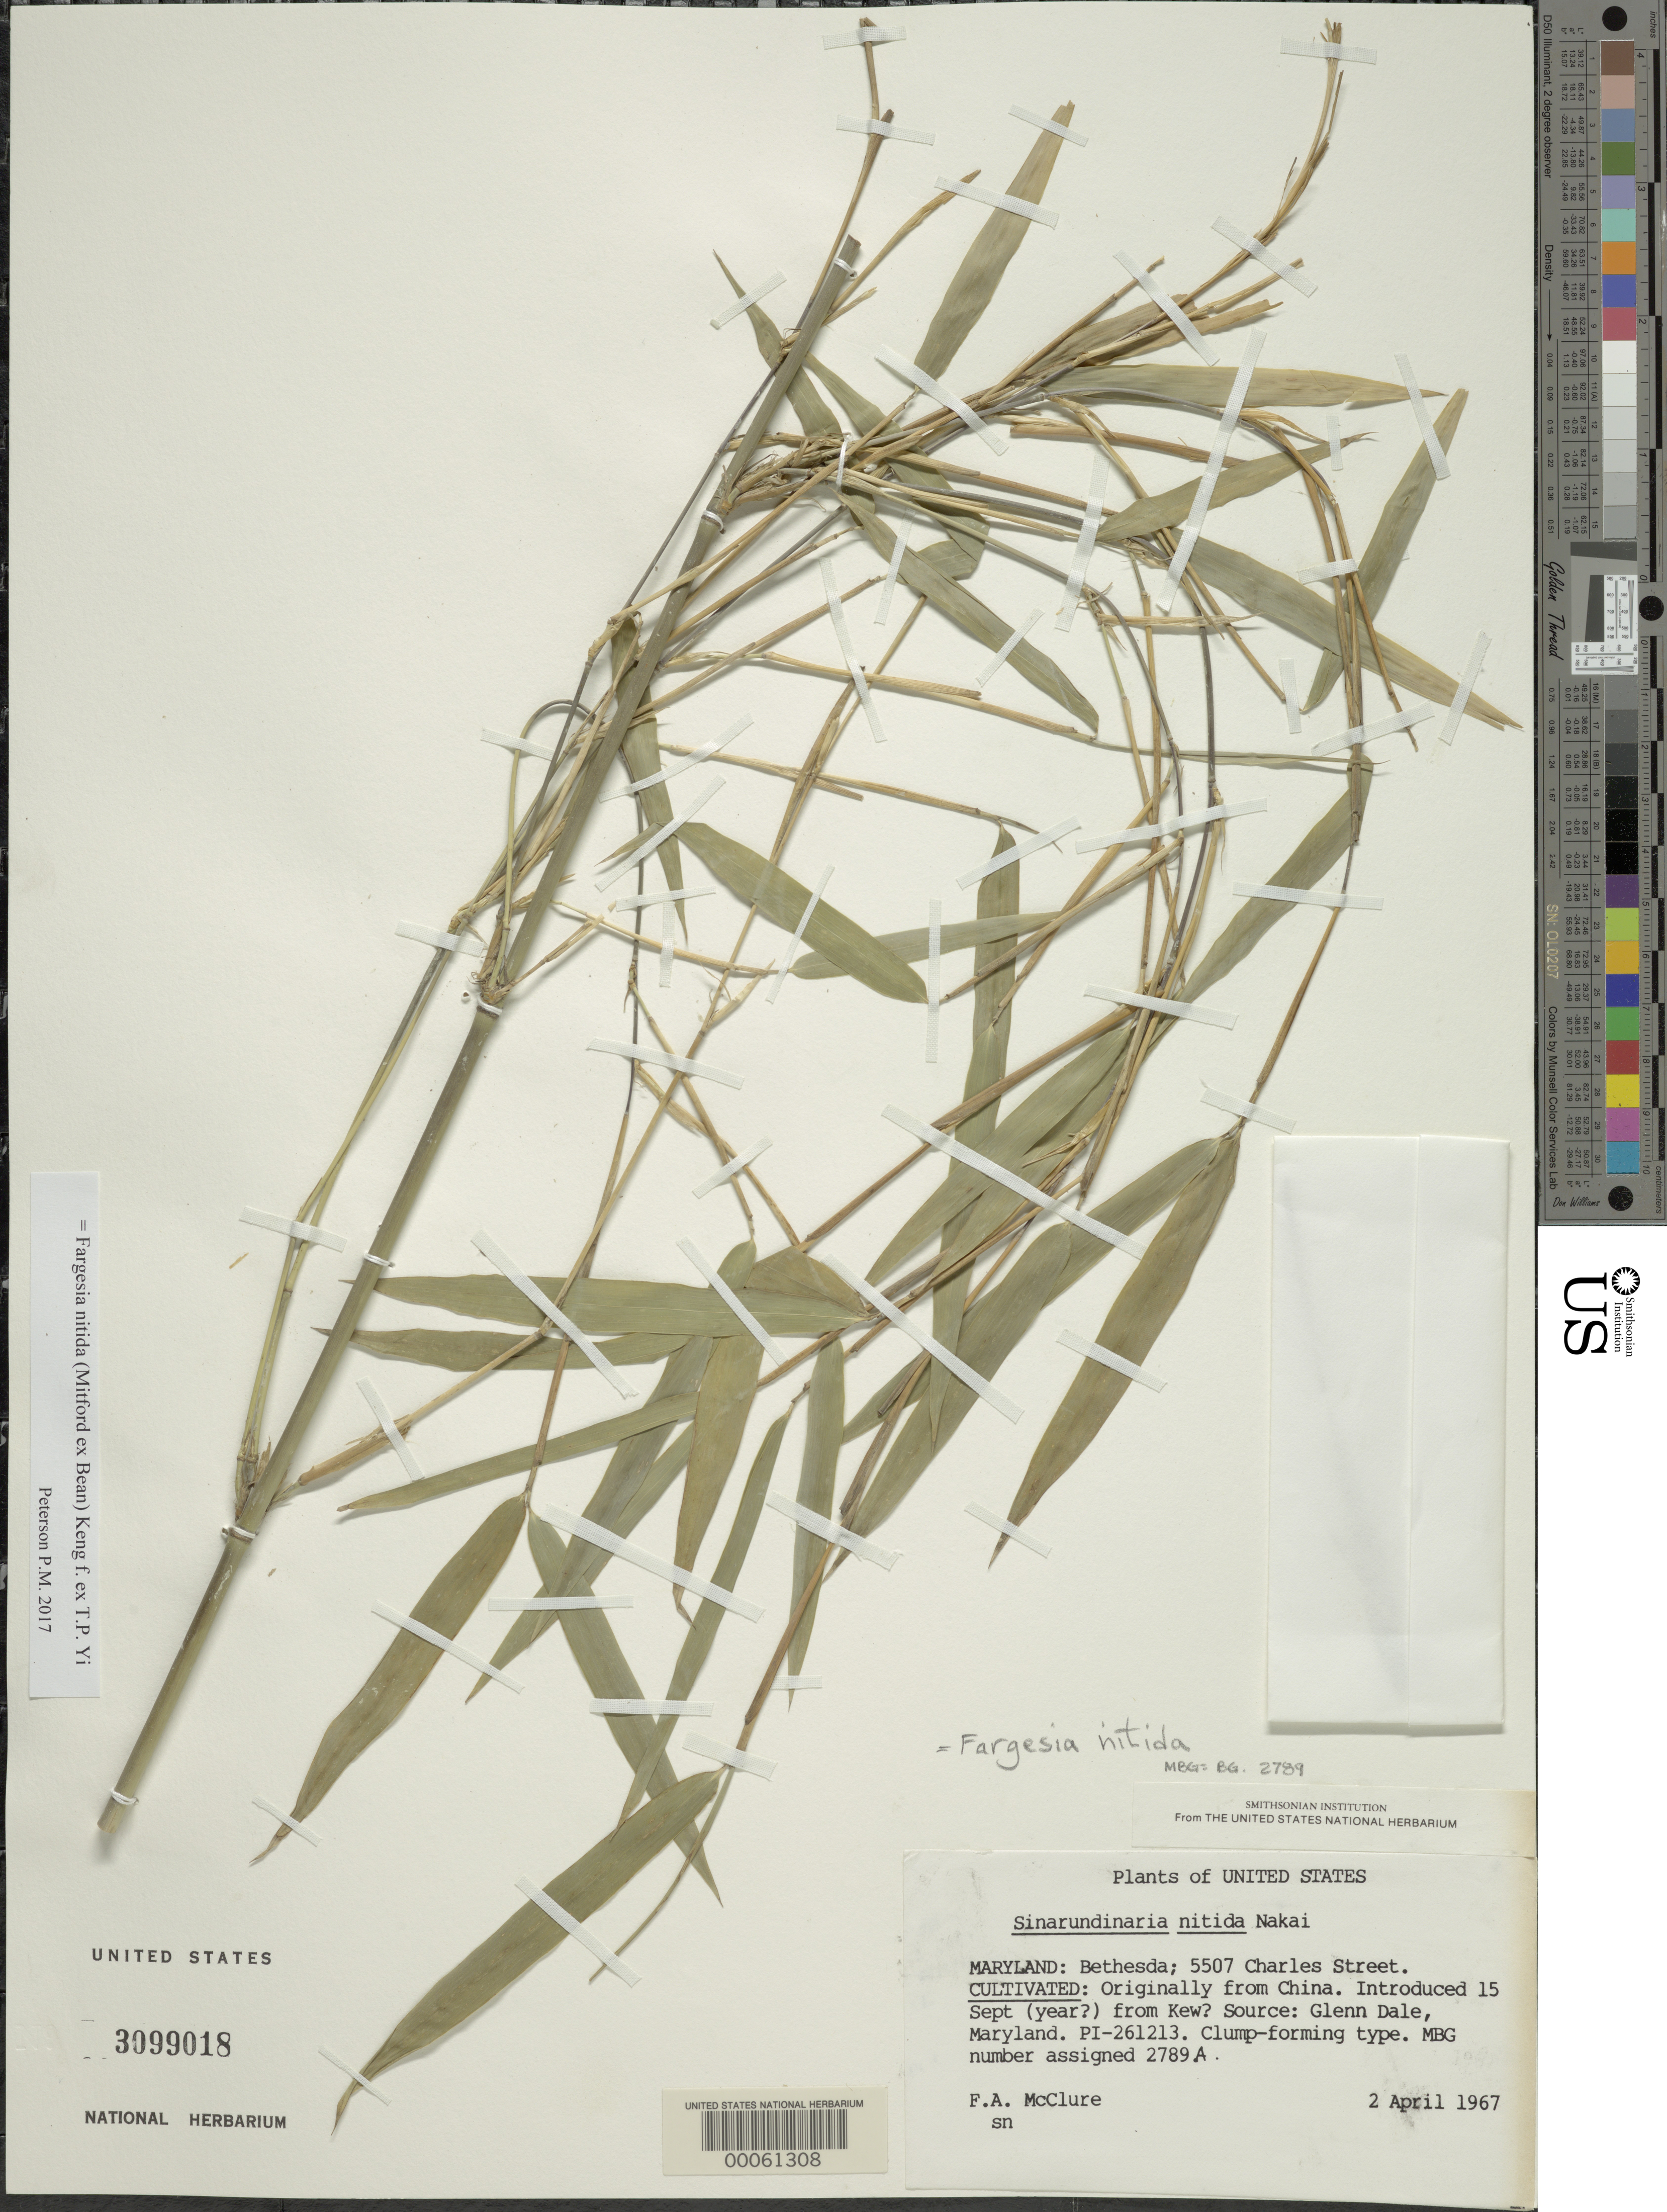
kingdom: Plantae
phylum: Tracheophyta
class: Liliopsida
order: Poales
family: Poaceae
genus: Fargesia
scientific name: Fargesia nitida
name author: (Mitford ex Stapf) Keng f. ex T.P. Yi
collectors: F. A. McClure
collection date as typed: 02 Apr 1967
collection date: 1967-04-02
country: United States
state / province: Maryland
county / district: Montgomery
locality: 5507 Charles Street, Bethesda (McClure's garden)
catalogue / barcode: US 3099018